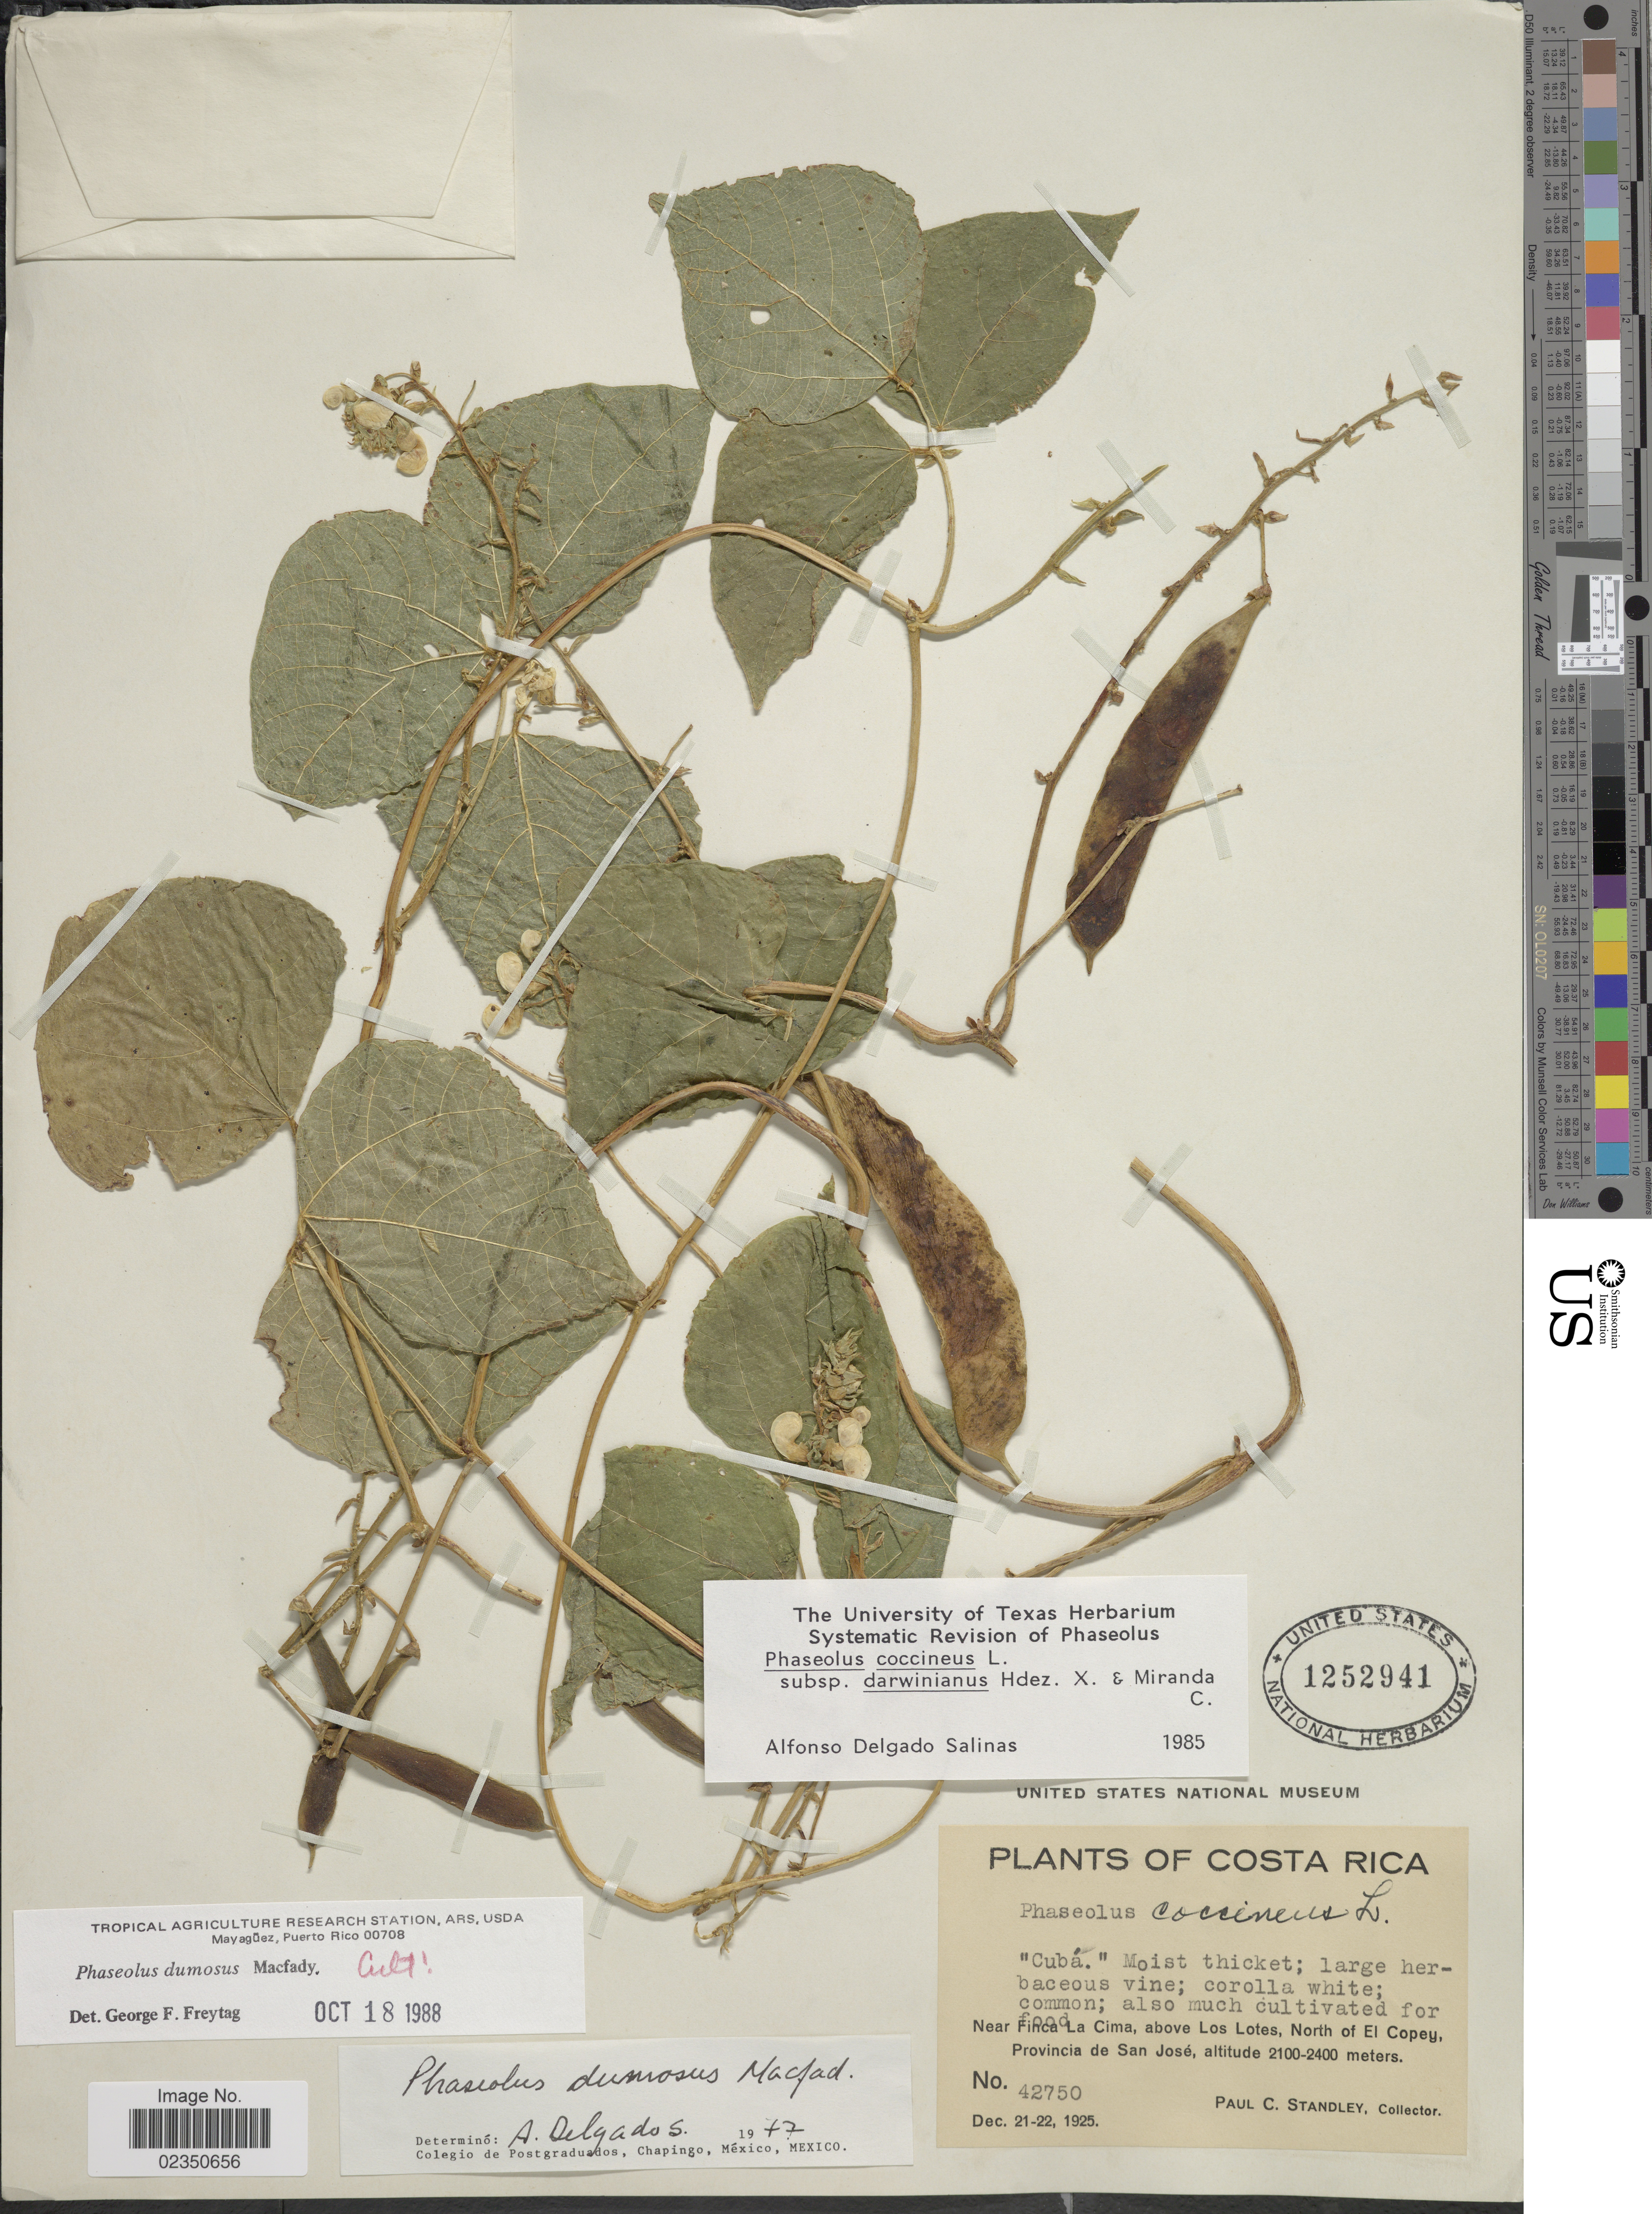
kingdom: Plantae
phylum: Tracheophyta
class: Magnoliopsida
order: Fabales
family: Fabaceae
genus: Phaseolus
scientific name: Phaseolus dumosus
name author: Macfad.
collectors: P. C. Standley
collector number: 42750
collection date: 1925-12-21/1925-12-22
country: Costa Rica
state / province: San José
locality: Also much cultivated for food, near Fincal La Cima, above Los Notes, North of El Copey.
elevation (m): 2100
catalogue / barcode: US 1252941